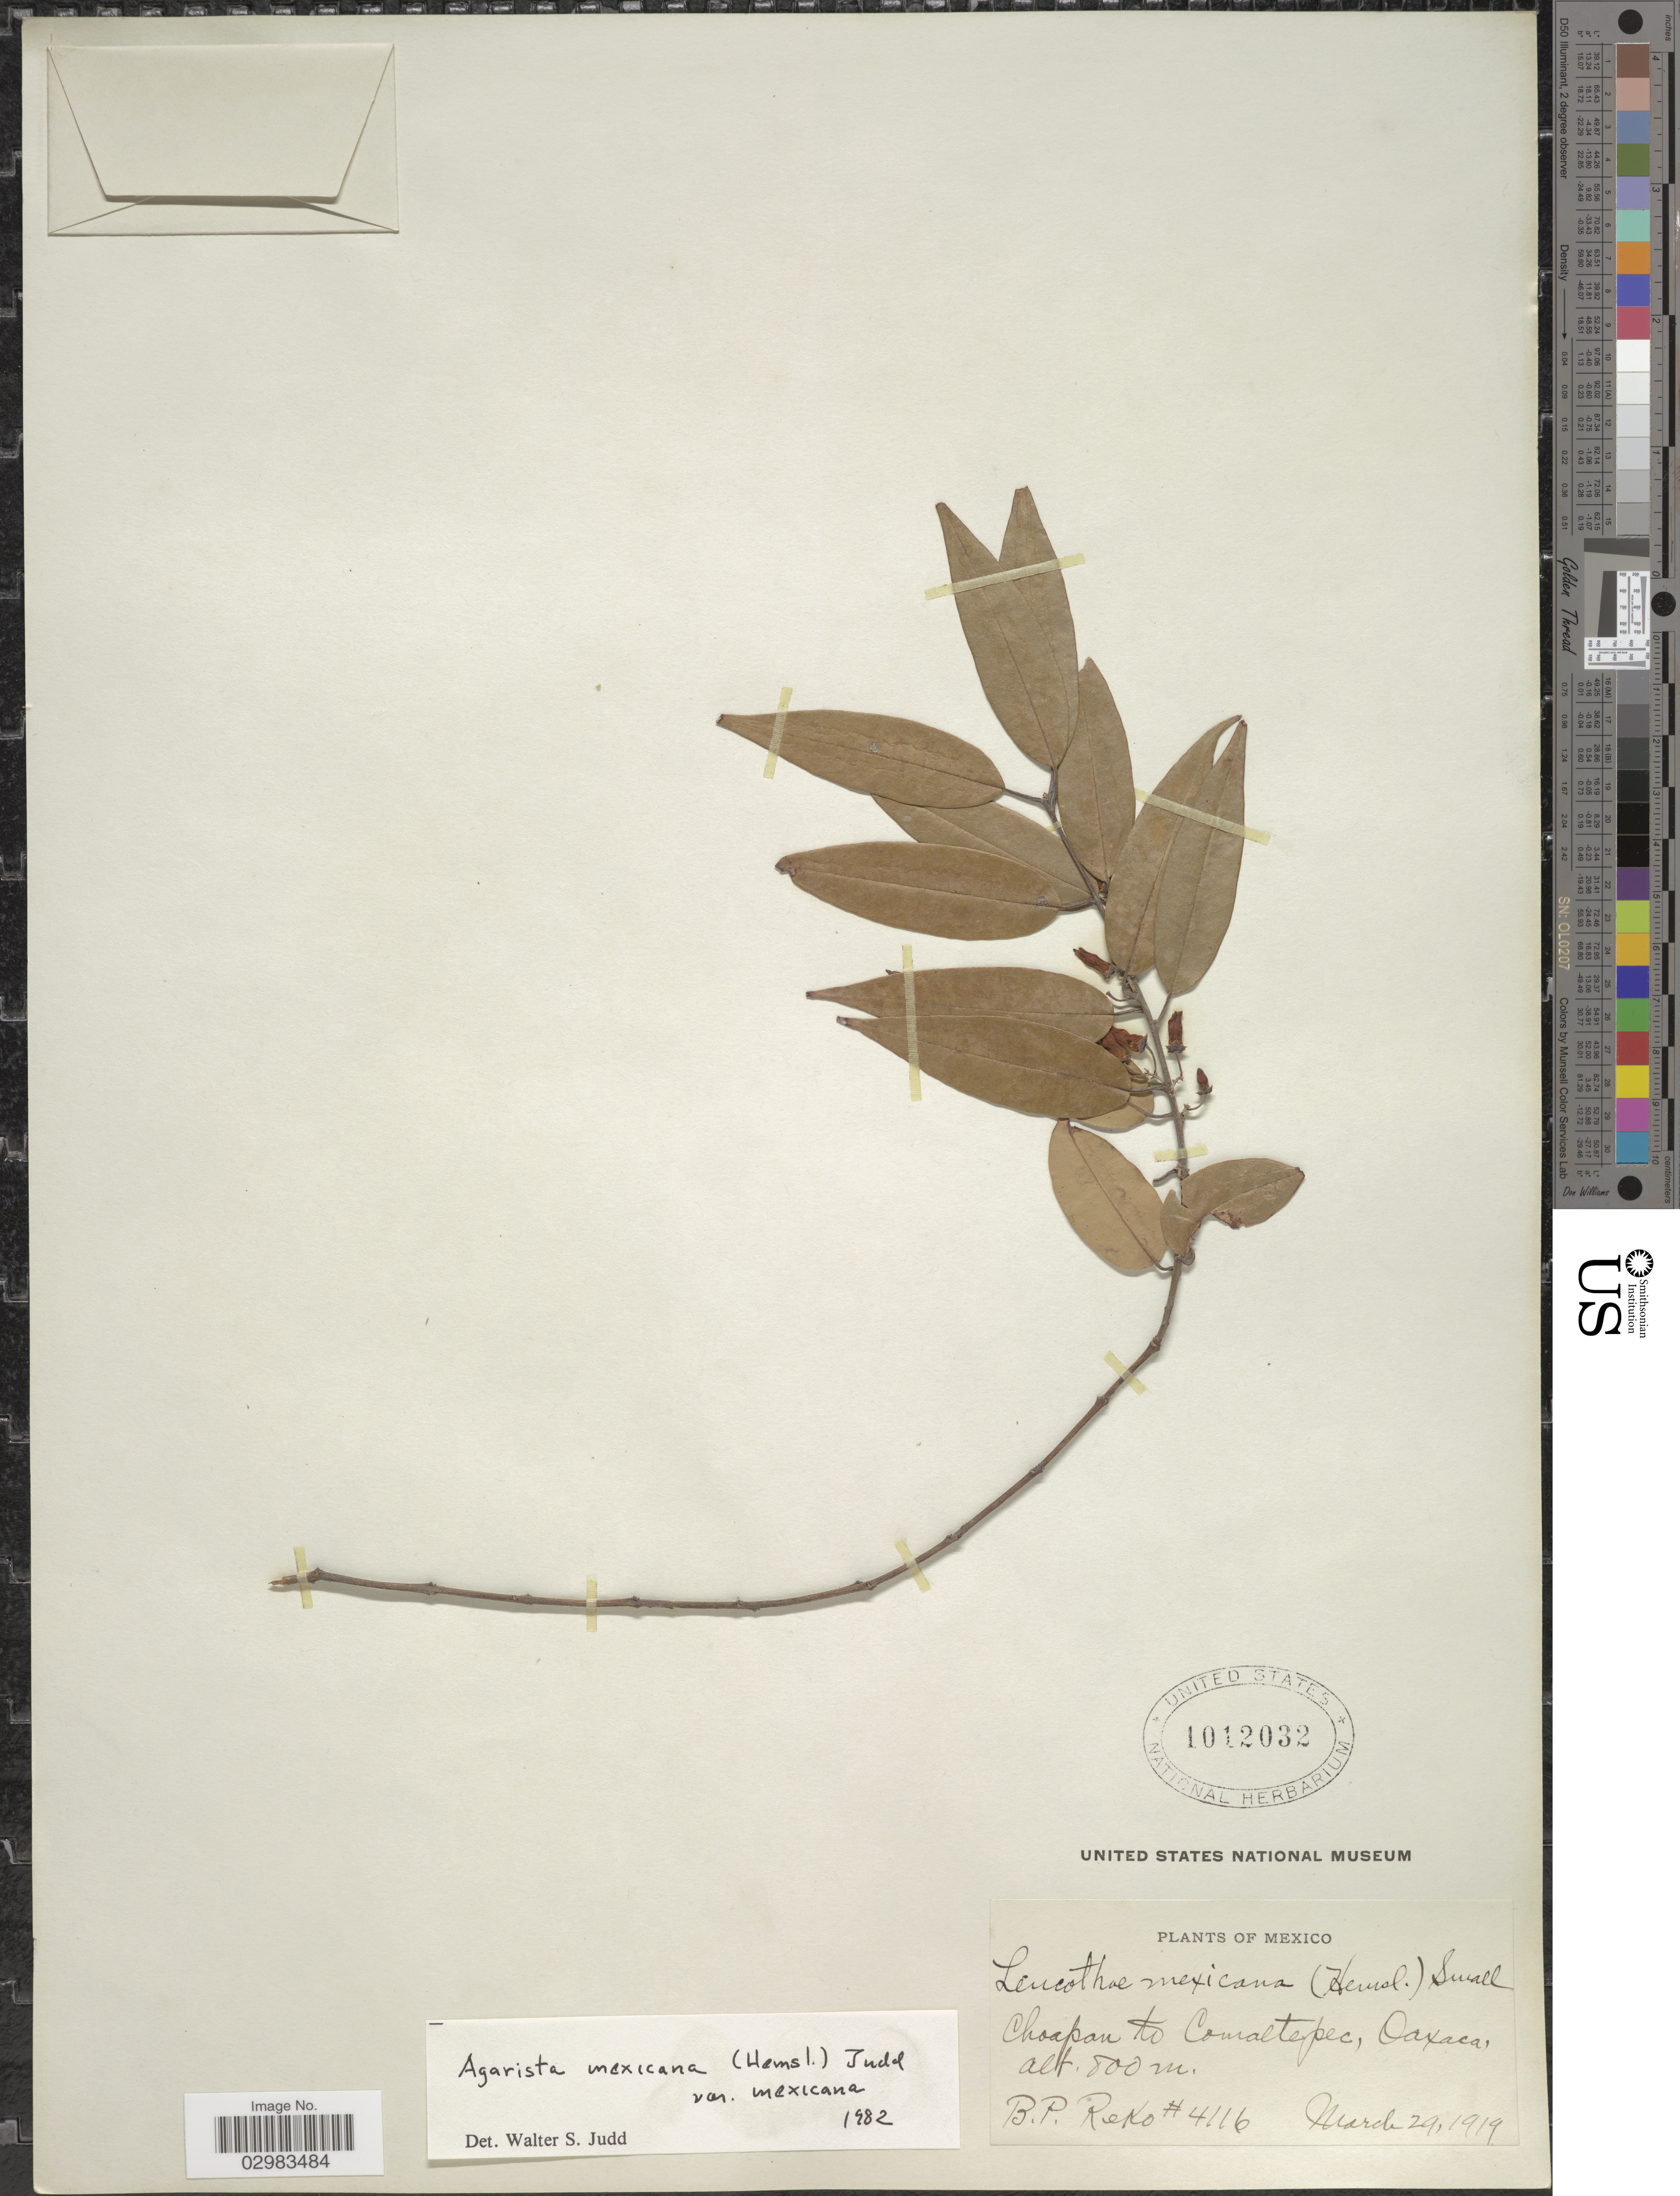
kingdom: Plantae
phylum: Tracheophyta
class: Magnoliopsida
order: Ericales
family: Ericaceae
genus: Leucothoe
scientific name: Leucothoë mexicana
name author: (Hemsl.) Small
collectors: B. P. Reko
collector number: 4116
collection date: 1919-03-29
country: Mexico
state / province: Oaxaca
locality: Choapan to Comaltepec.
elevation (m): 800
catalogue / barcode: US 1012032